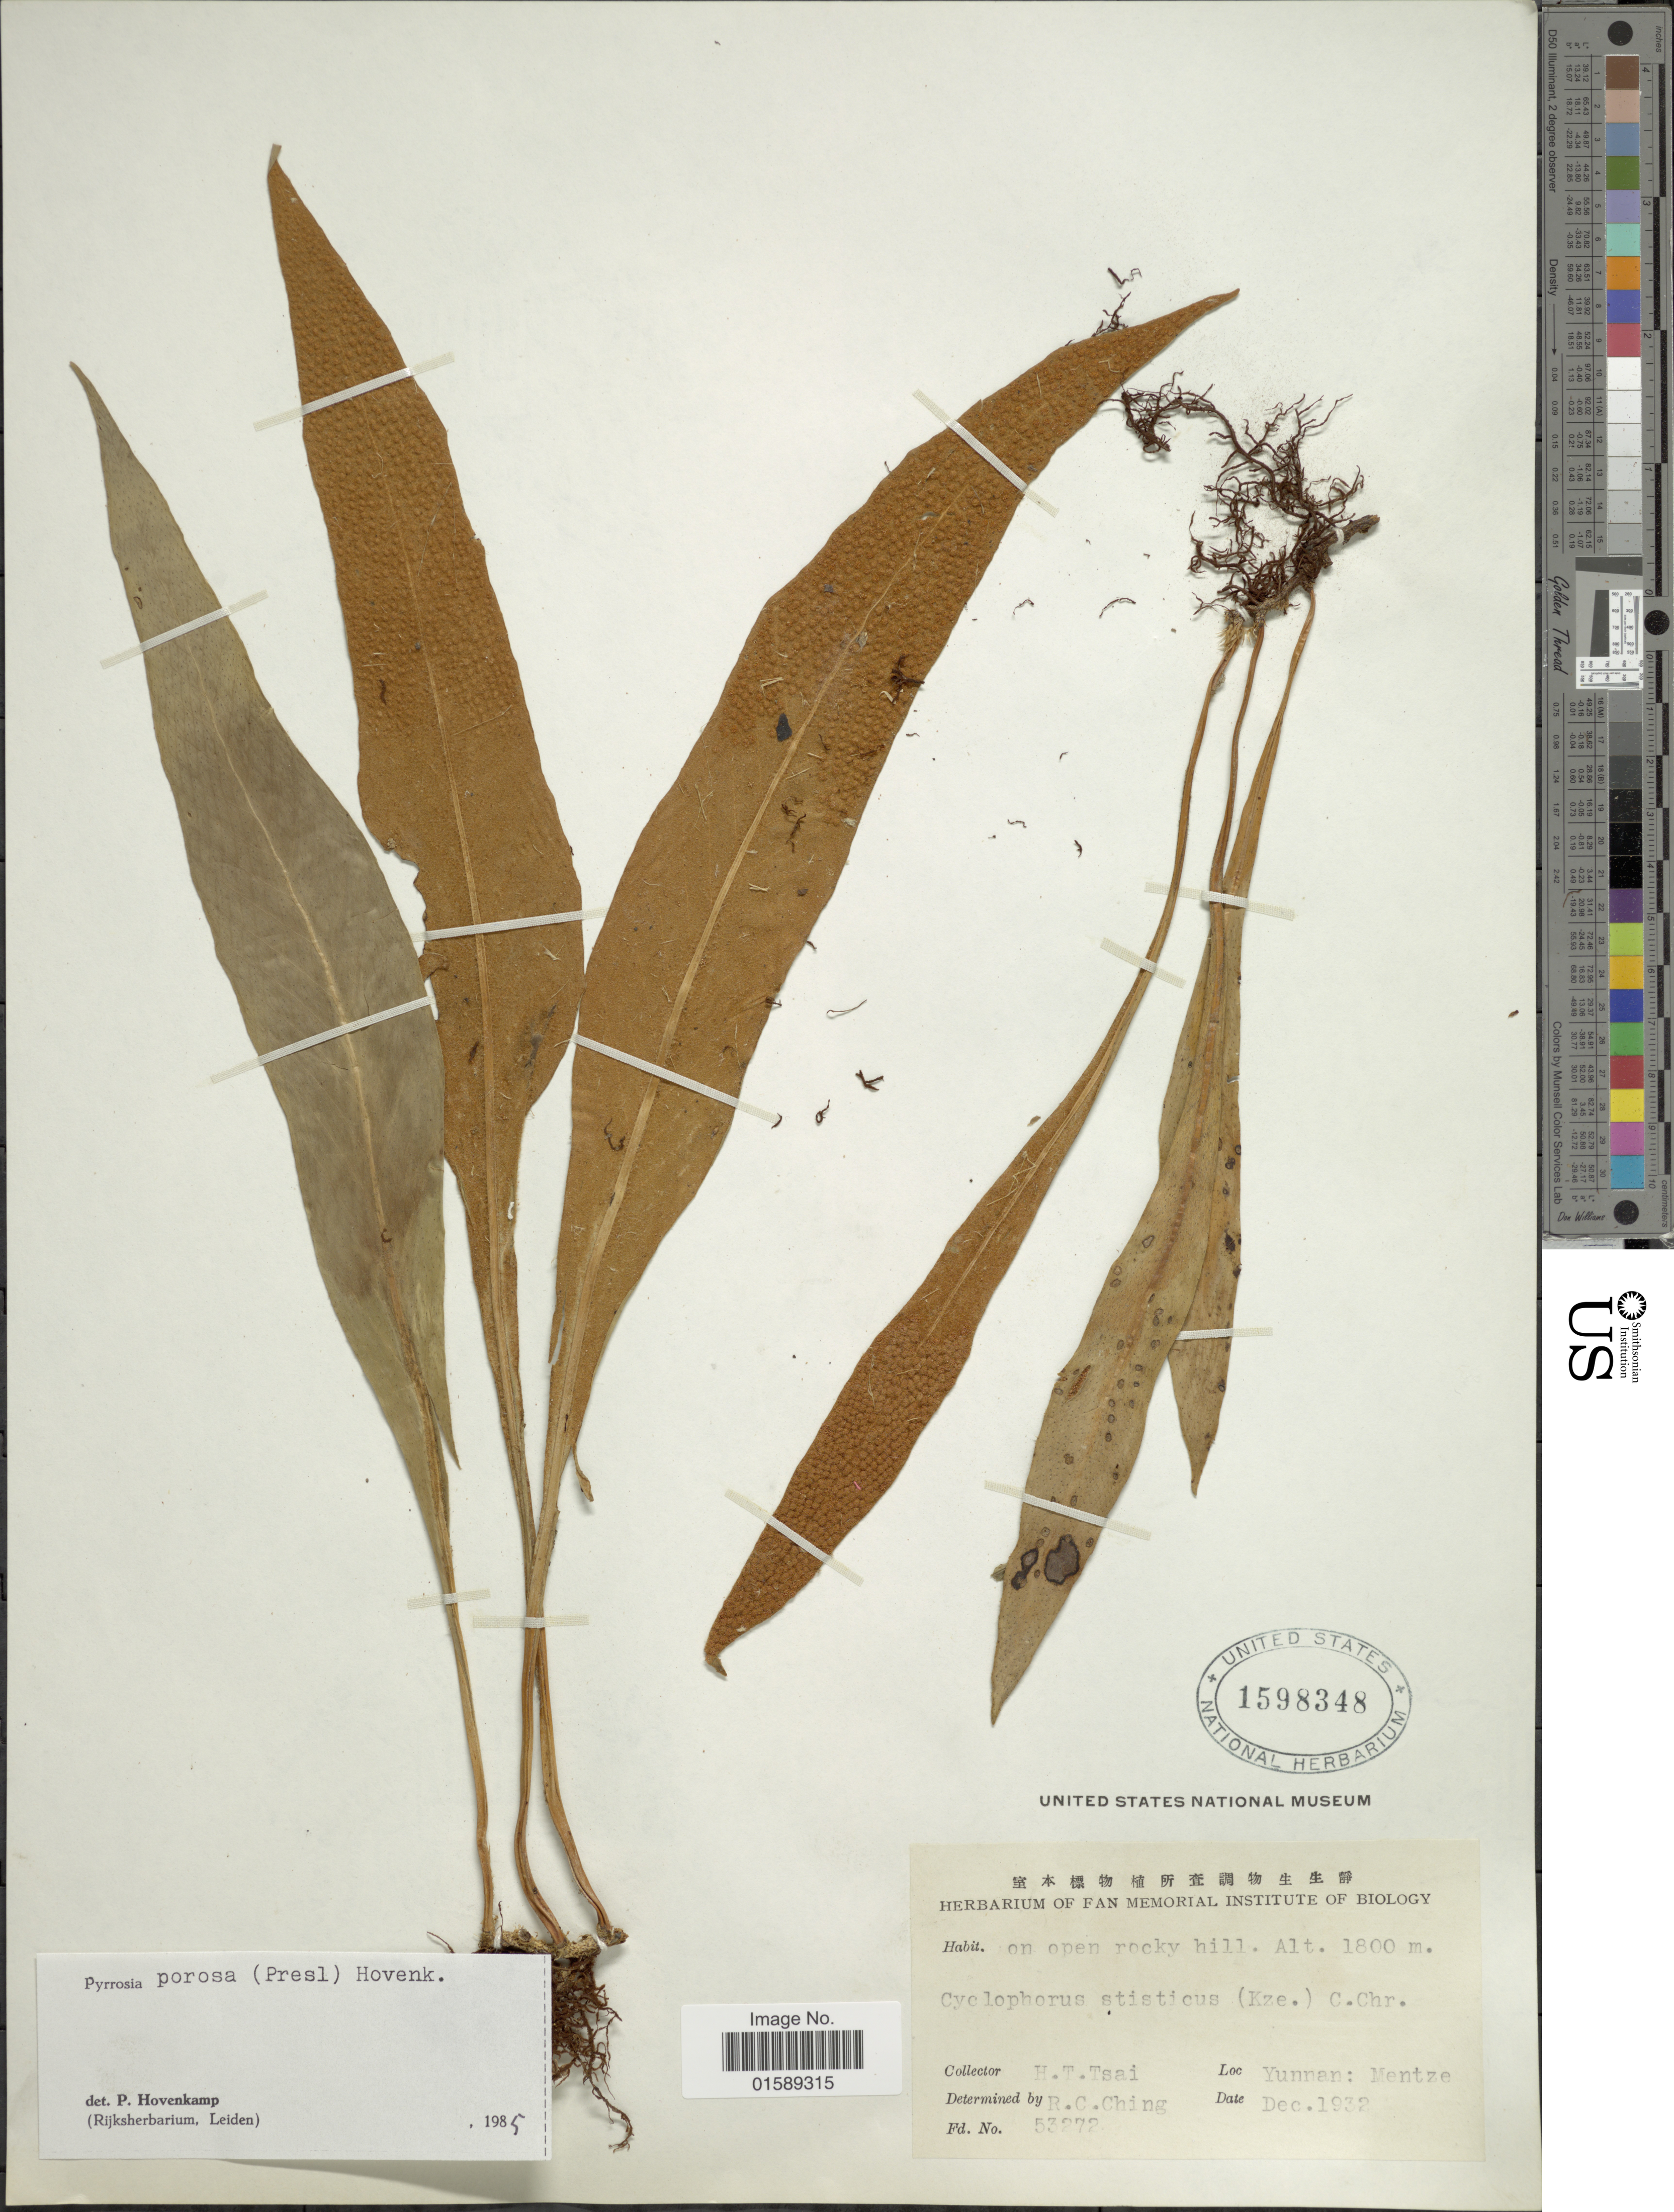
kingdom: Plantae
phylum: Tracheophyta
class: Polypodiopsida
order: Polypodiales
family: Polypodiaceae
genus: Pyrrosia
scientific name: Pyrrosia porosa var. porosa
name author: (C. Presl) Hovenkamp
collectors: H. Tsai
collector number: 53272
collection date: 1932-12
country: China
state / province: Yunnan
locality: Yunnan: Mentze.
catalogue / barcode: US 1598348